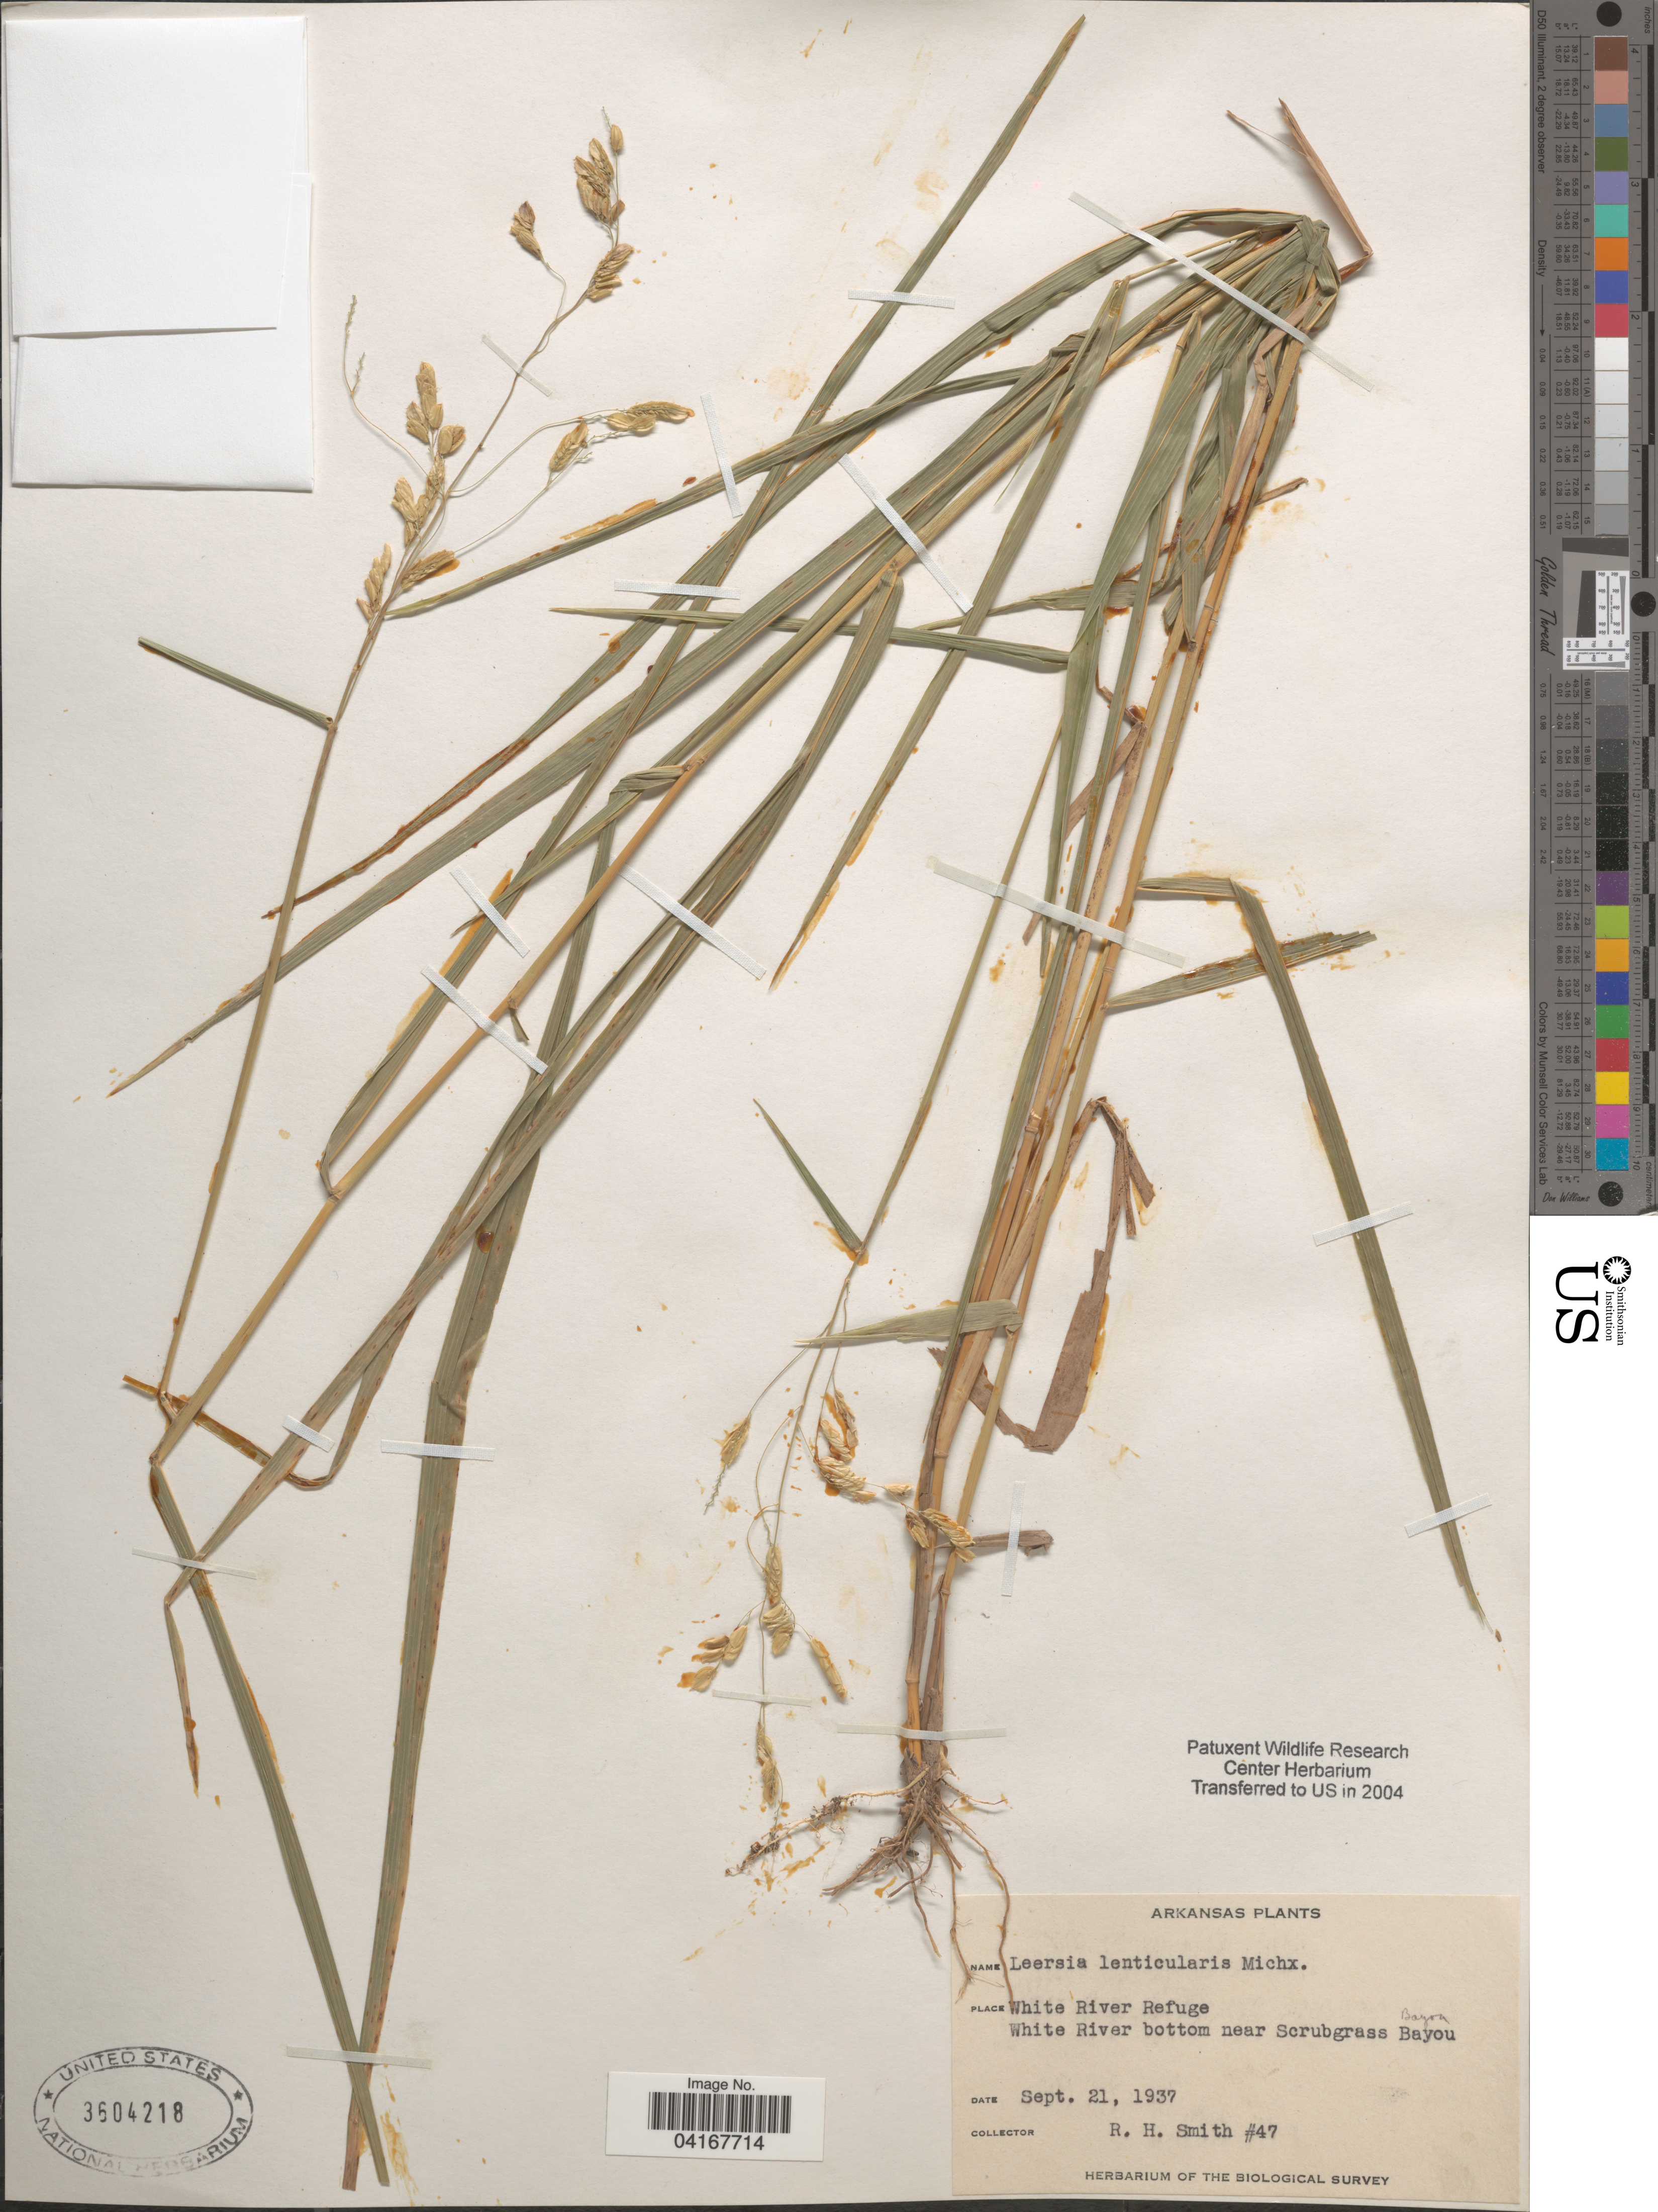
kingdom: Plantae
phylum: Tracheophyta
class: Liliopsida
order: Poales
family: Poaceae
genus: Leersia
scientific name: Leersia lenticularis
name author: Michx.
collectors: R. H. Smith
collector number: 47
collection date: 1937-09-21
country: United States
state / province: Arkansas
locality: White River Refuge. White River bottom near Scrubgrass Bayou. The Biological Survey.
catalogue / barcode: US 3604218